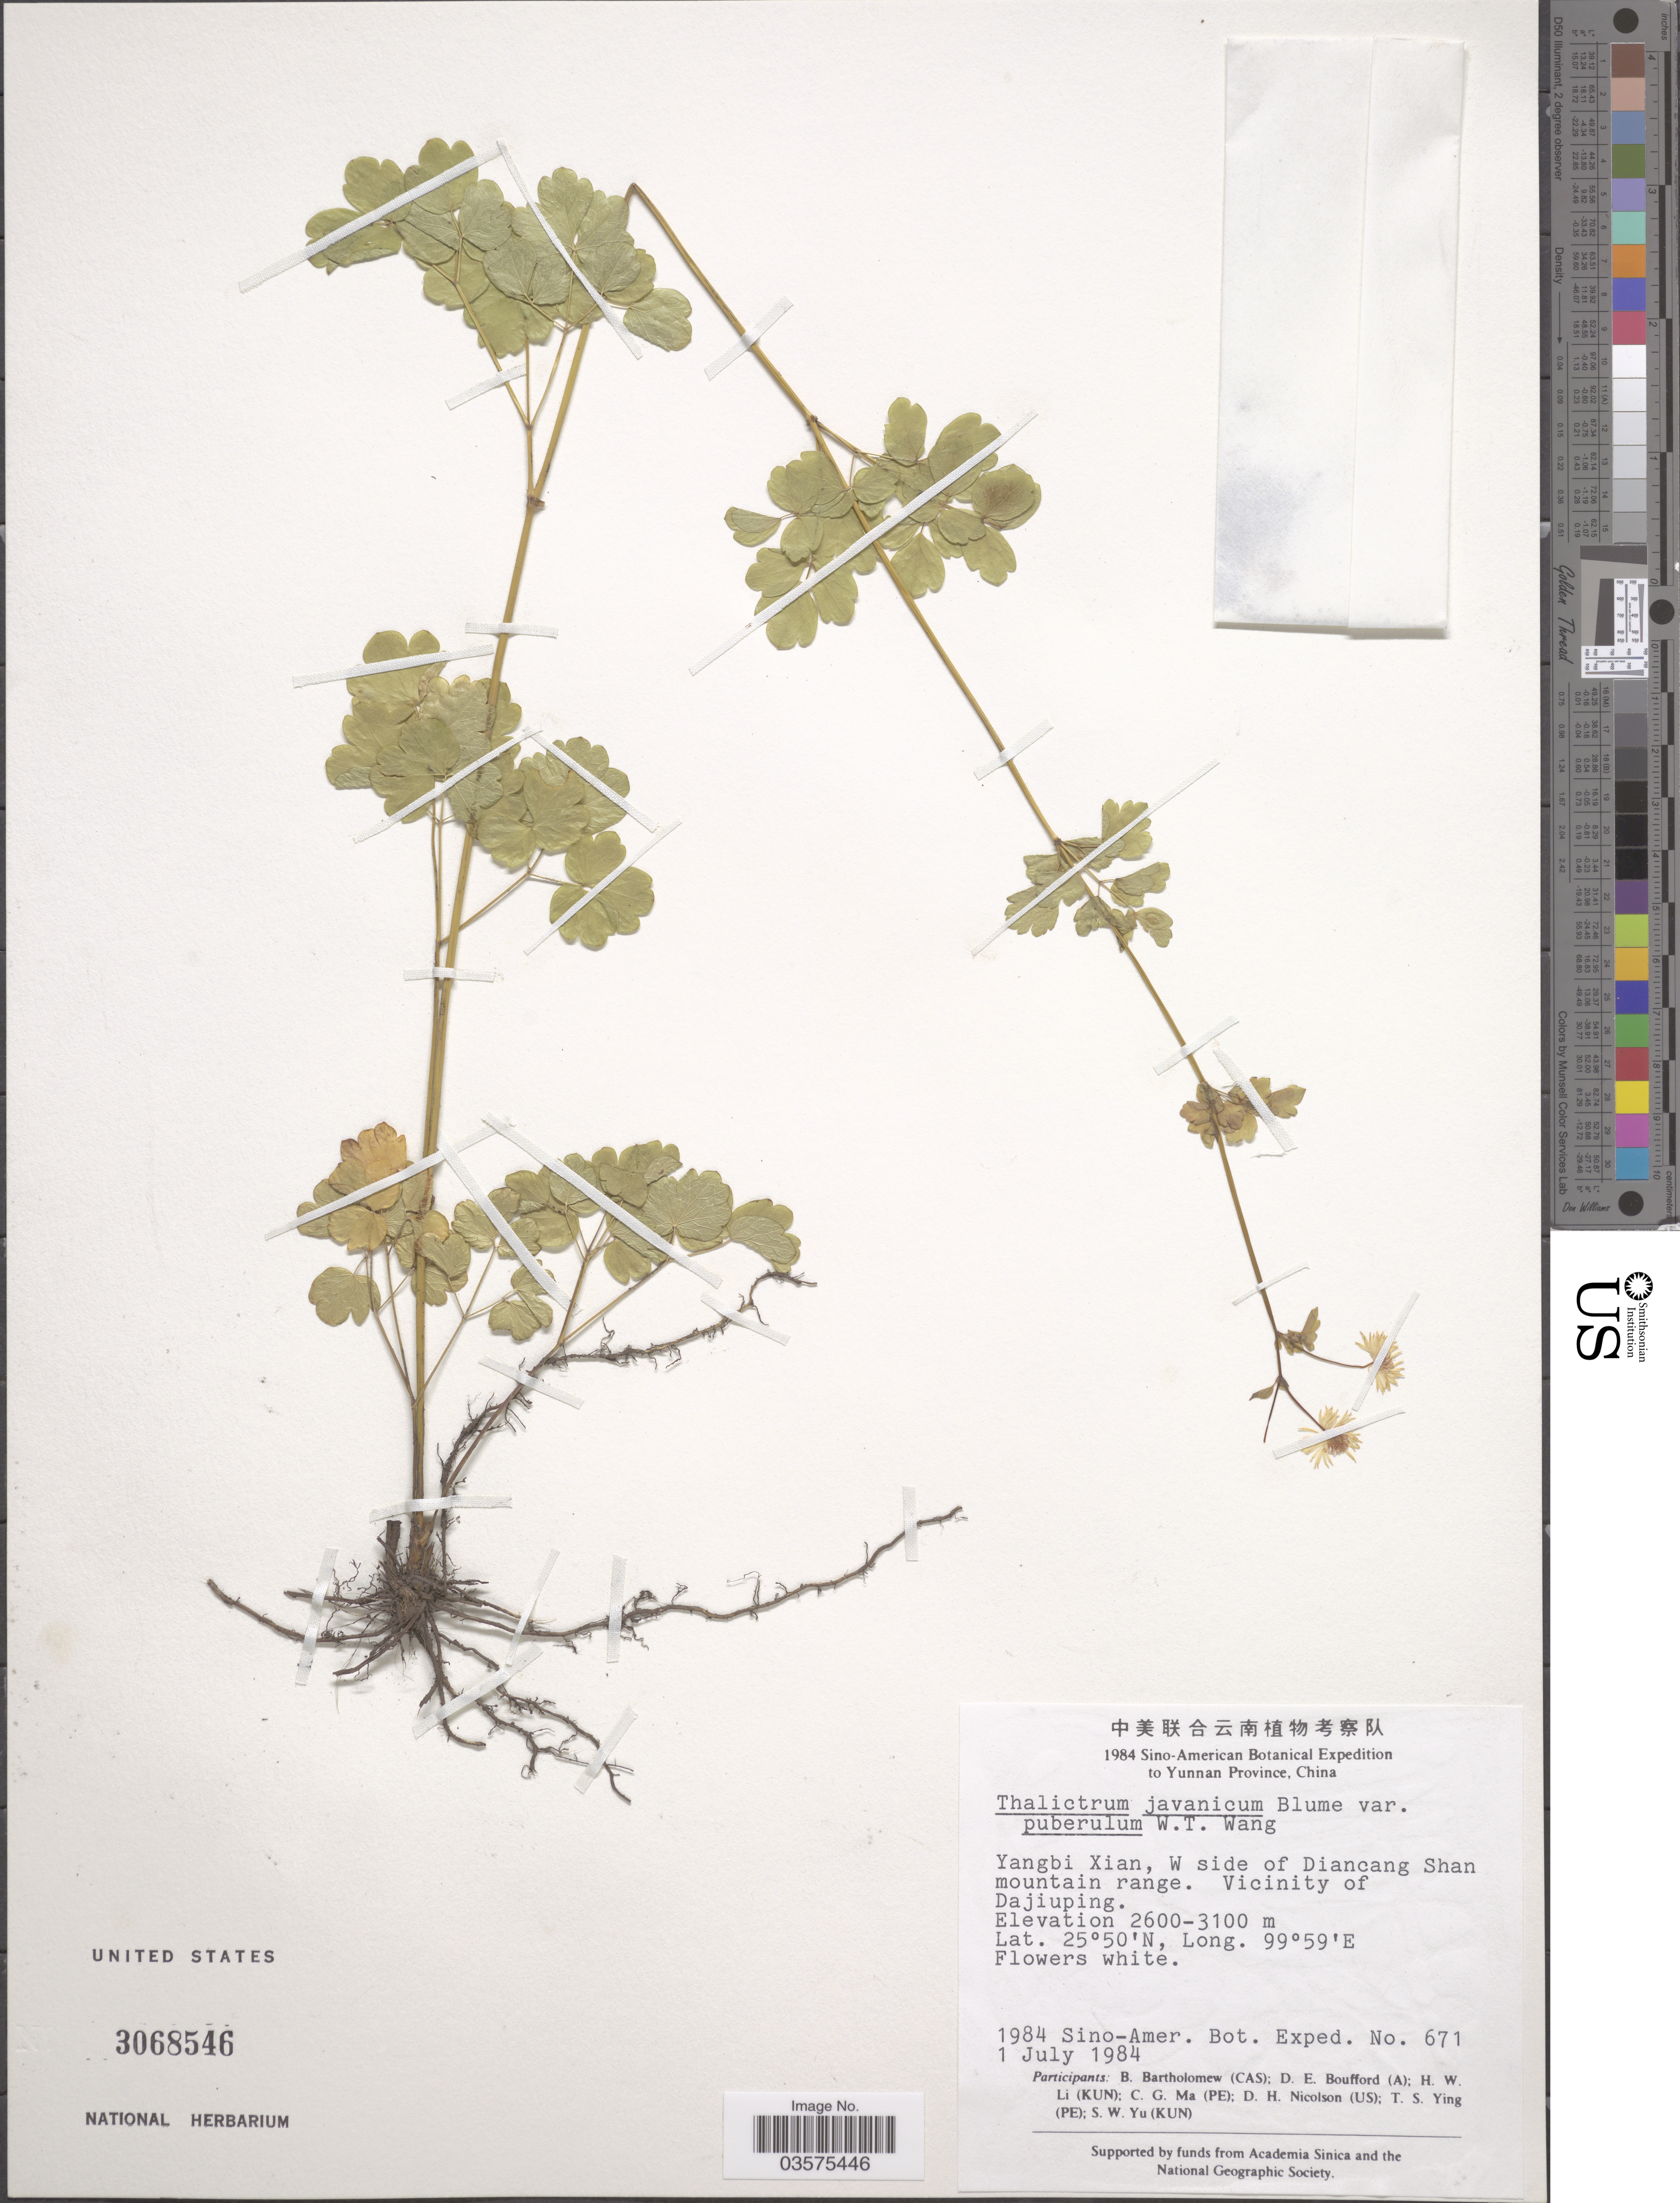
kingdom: Plantae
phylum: Tracheophyta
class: Magnoliopsida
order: Ranunculales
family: Ranunculaceae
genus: Thalictrum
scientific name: Thalictrum javanicum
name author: Blume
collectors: Sino-Amer. Bot. Exped. 1984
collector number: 671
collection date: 1984-07-01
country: China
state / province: Yunnan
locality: Yangbi Xian, W side of Diancang Shan mountain range. Vicinity of Dajiuping.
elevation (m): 2600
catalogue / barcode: US 3068546